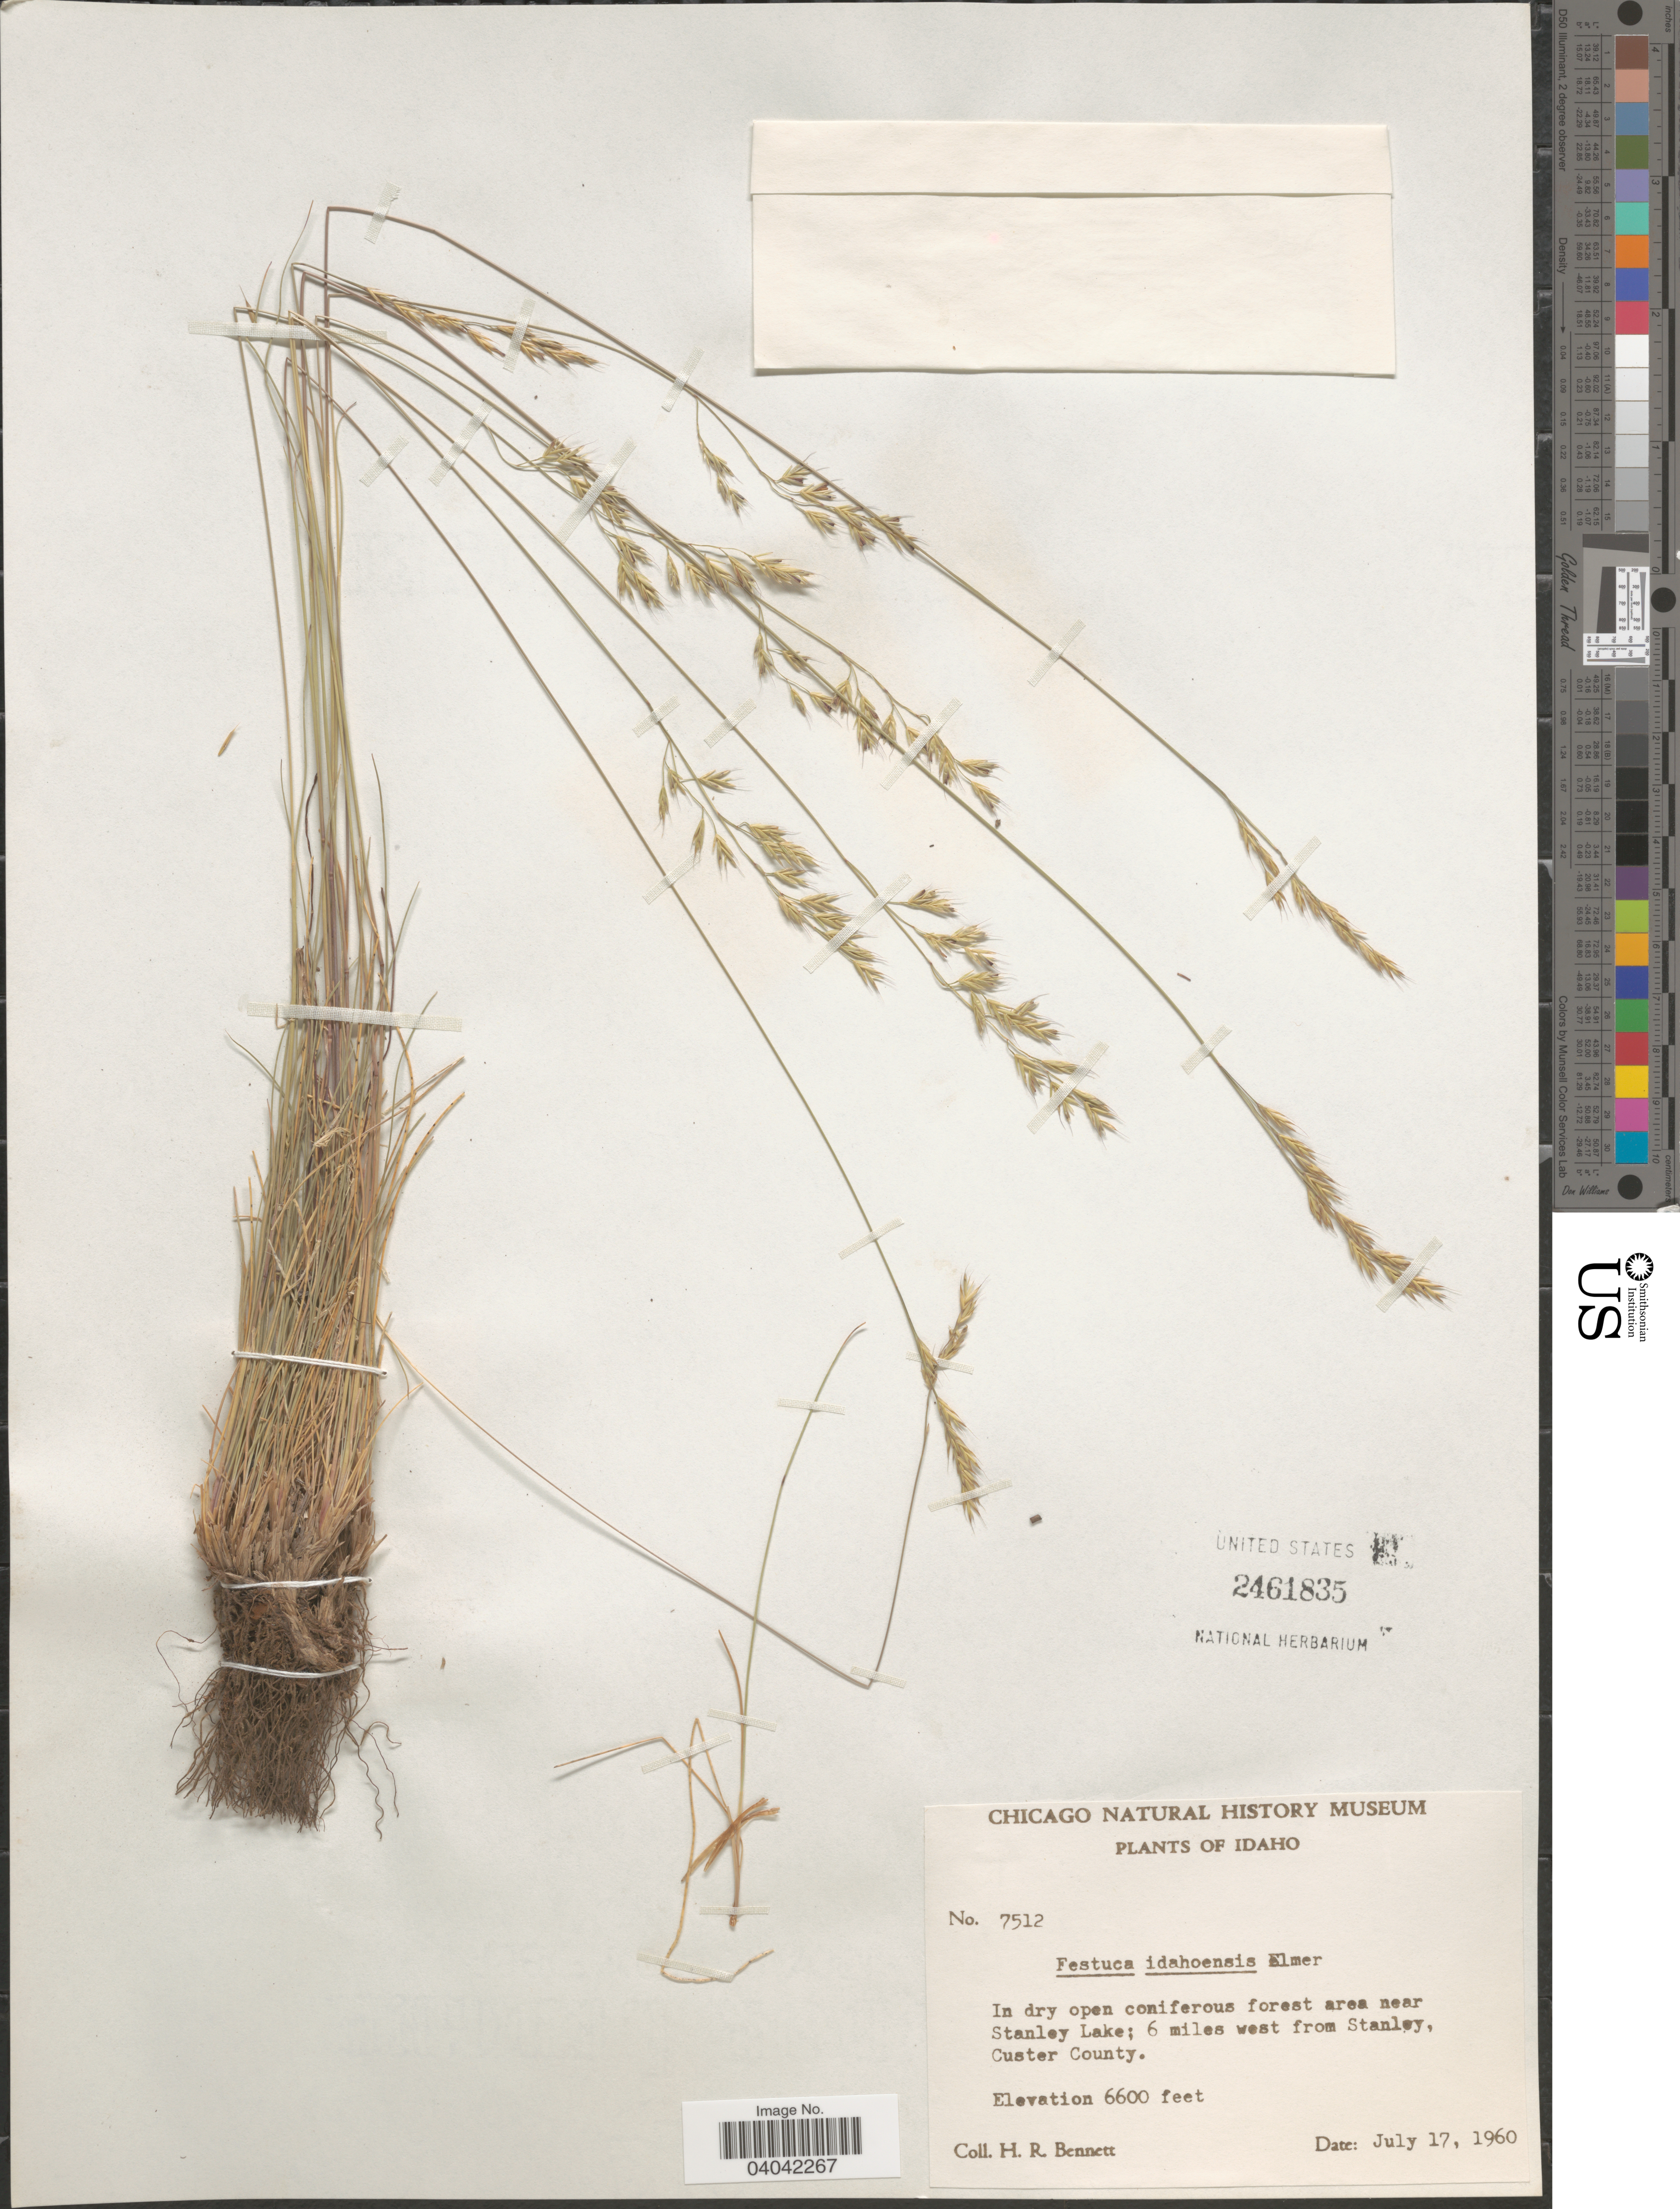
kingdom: Plantae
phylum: Tracheophyta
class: Liliopsida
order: Poales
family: Poaceae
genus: Festuca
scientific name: Festuca idahoensis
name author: Elmer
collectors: H. R. Bennett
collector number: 7512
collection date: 1960-07-17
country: United States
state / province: Idaho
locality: In dry open coniferous forest area near Stanley Lake; 6 miles west from Stanley, Custer County.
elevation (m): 2012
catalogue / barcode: US 2461835